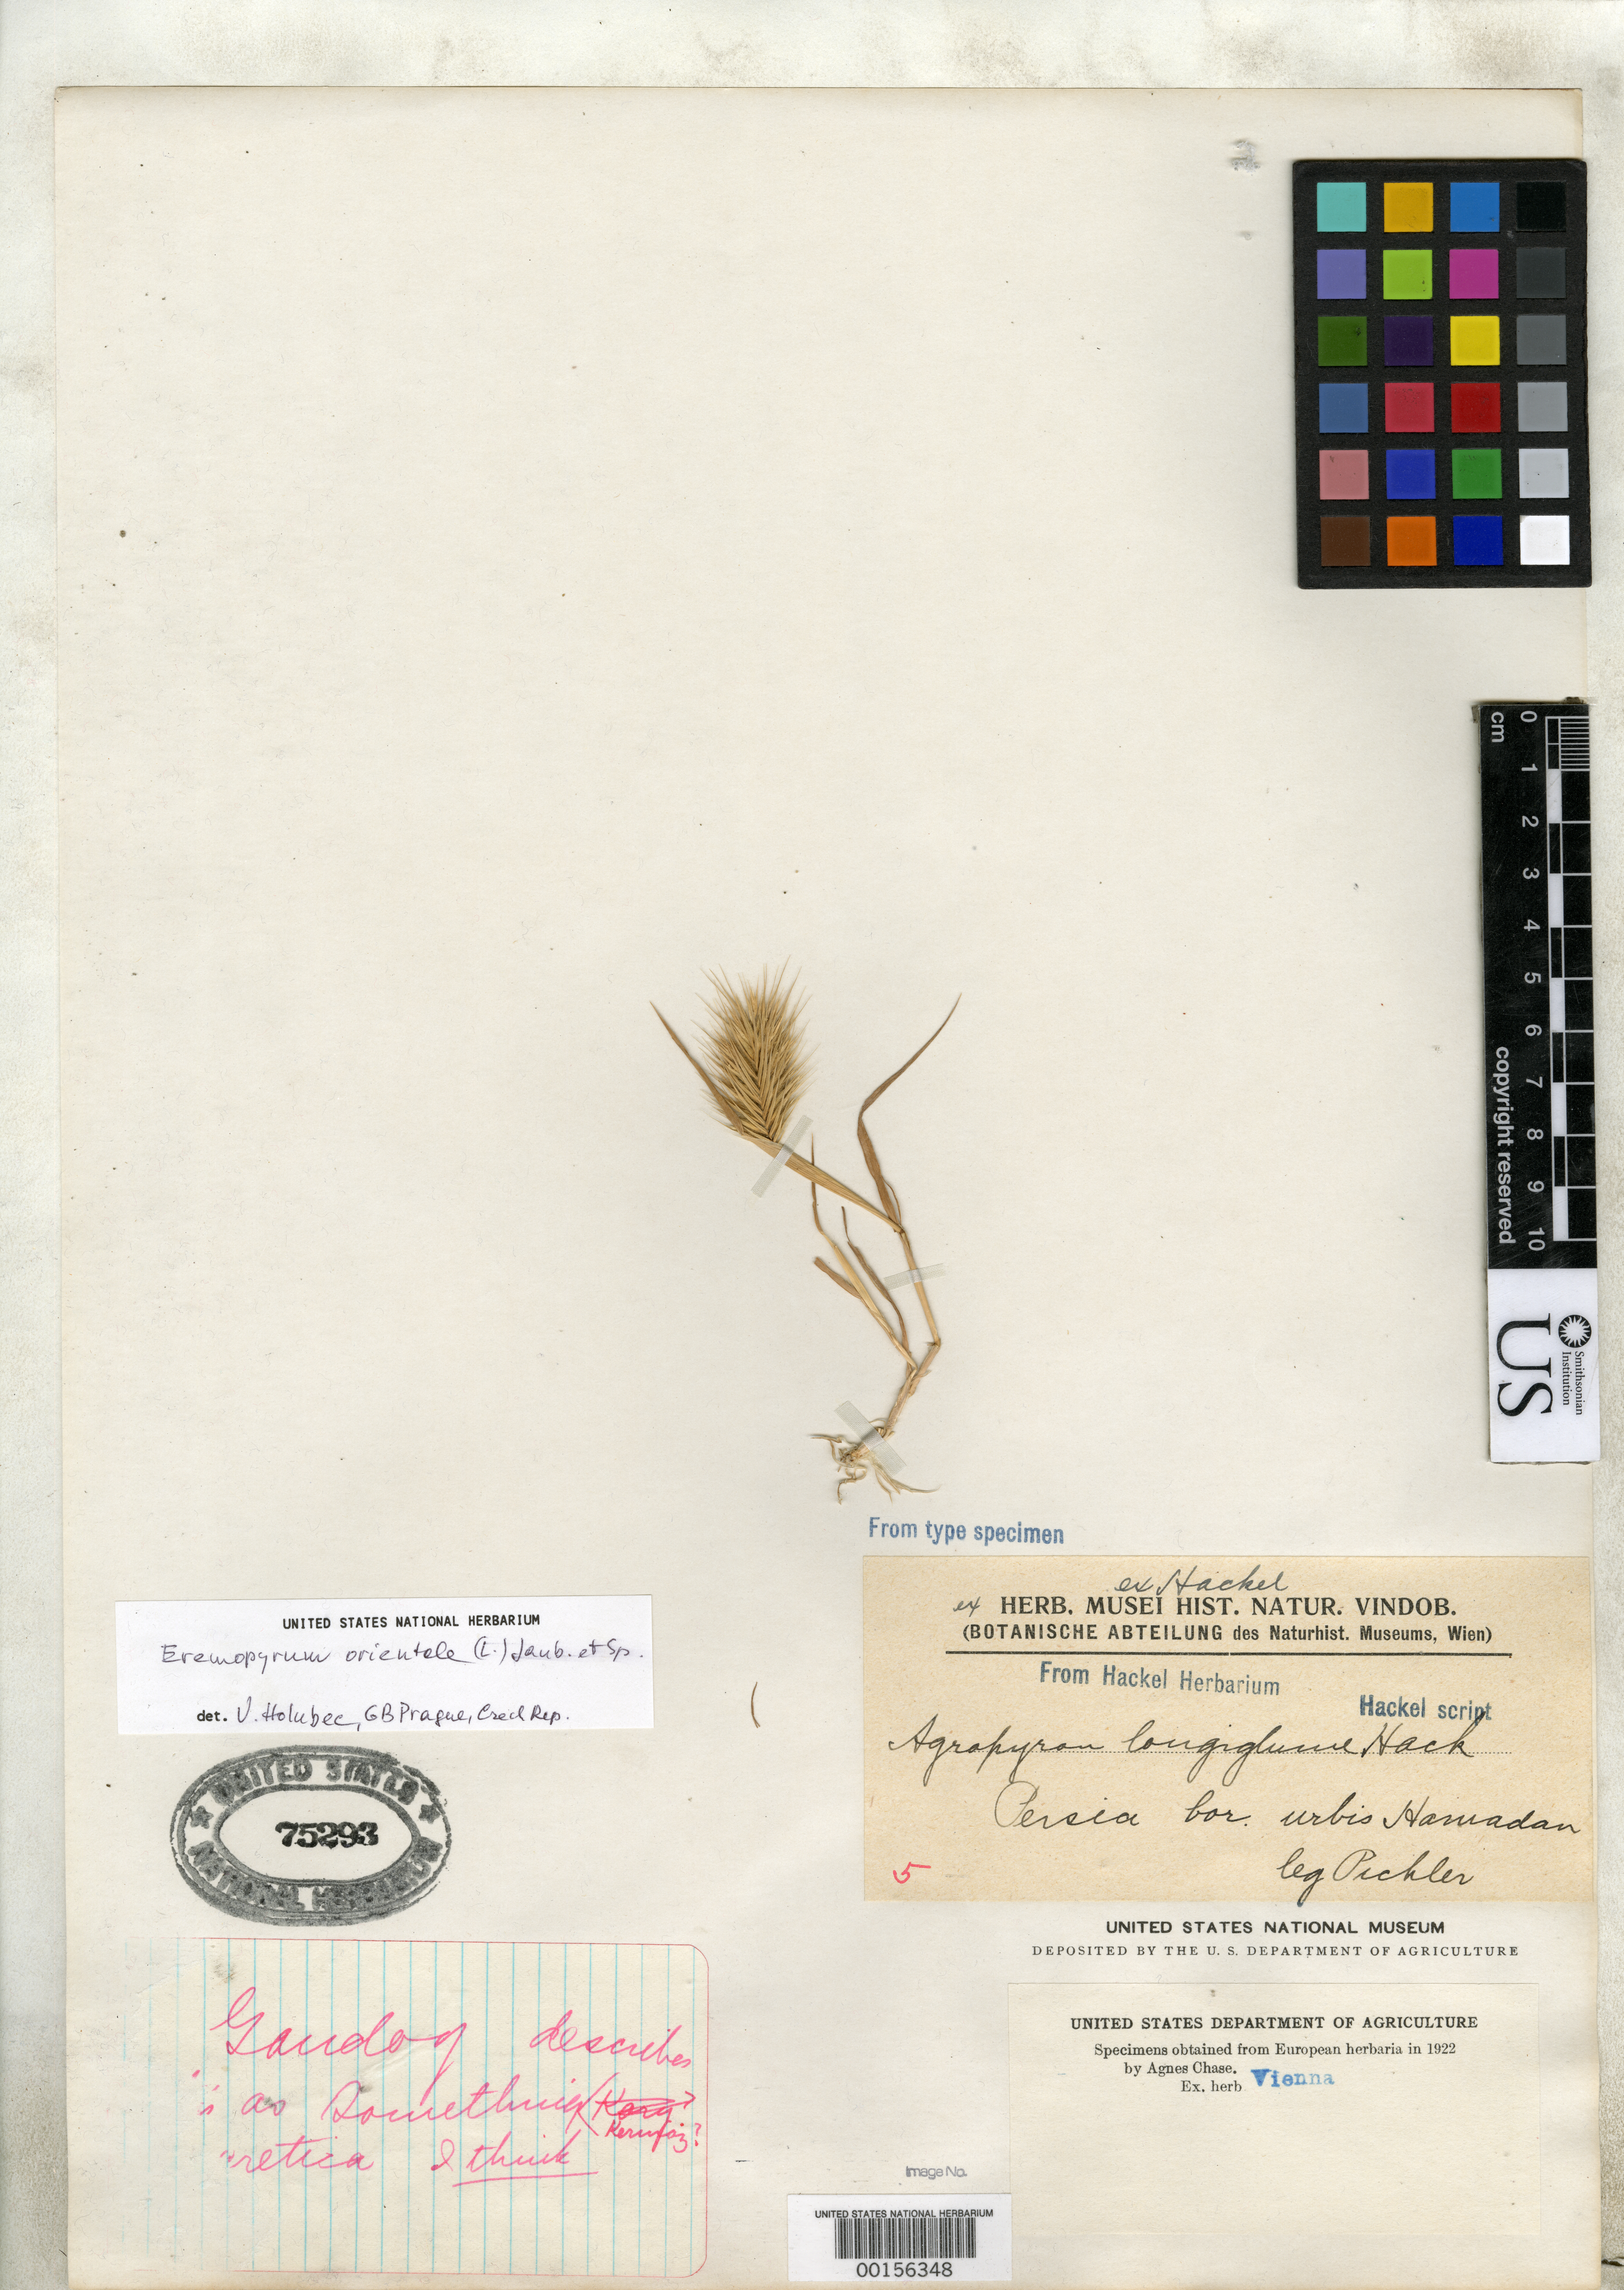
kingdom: Plantae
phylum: Tracheophyta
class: Liliopsida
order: Poales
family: Poaceae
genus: Agropyron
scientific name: Agropyron longiglume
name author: Hack. in Stapf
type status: Type Fragment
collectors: T. Pichler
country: Iran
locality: In ditione urbis Hamadan.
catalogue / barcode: US 75293